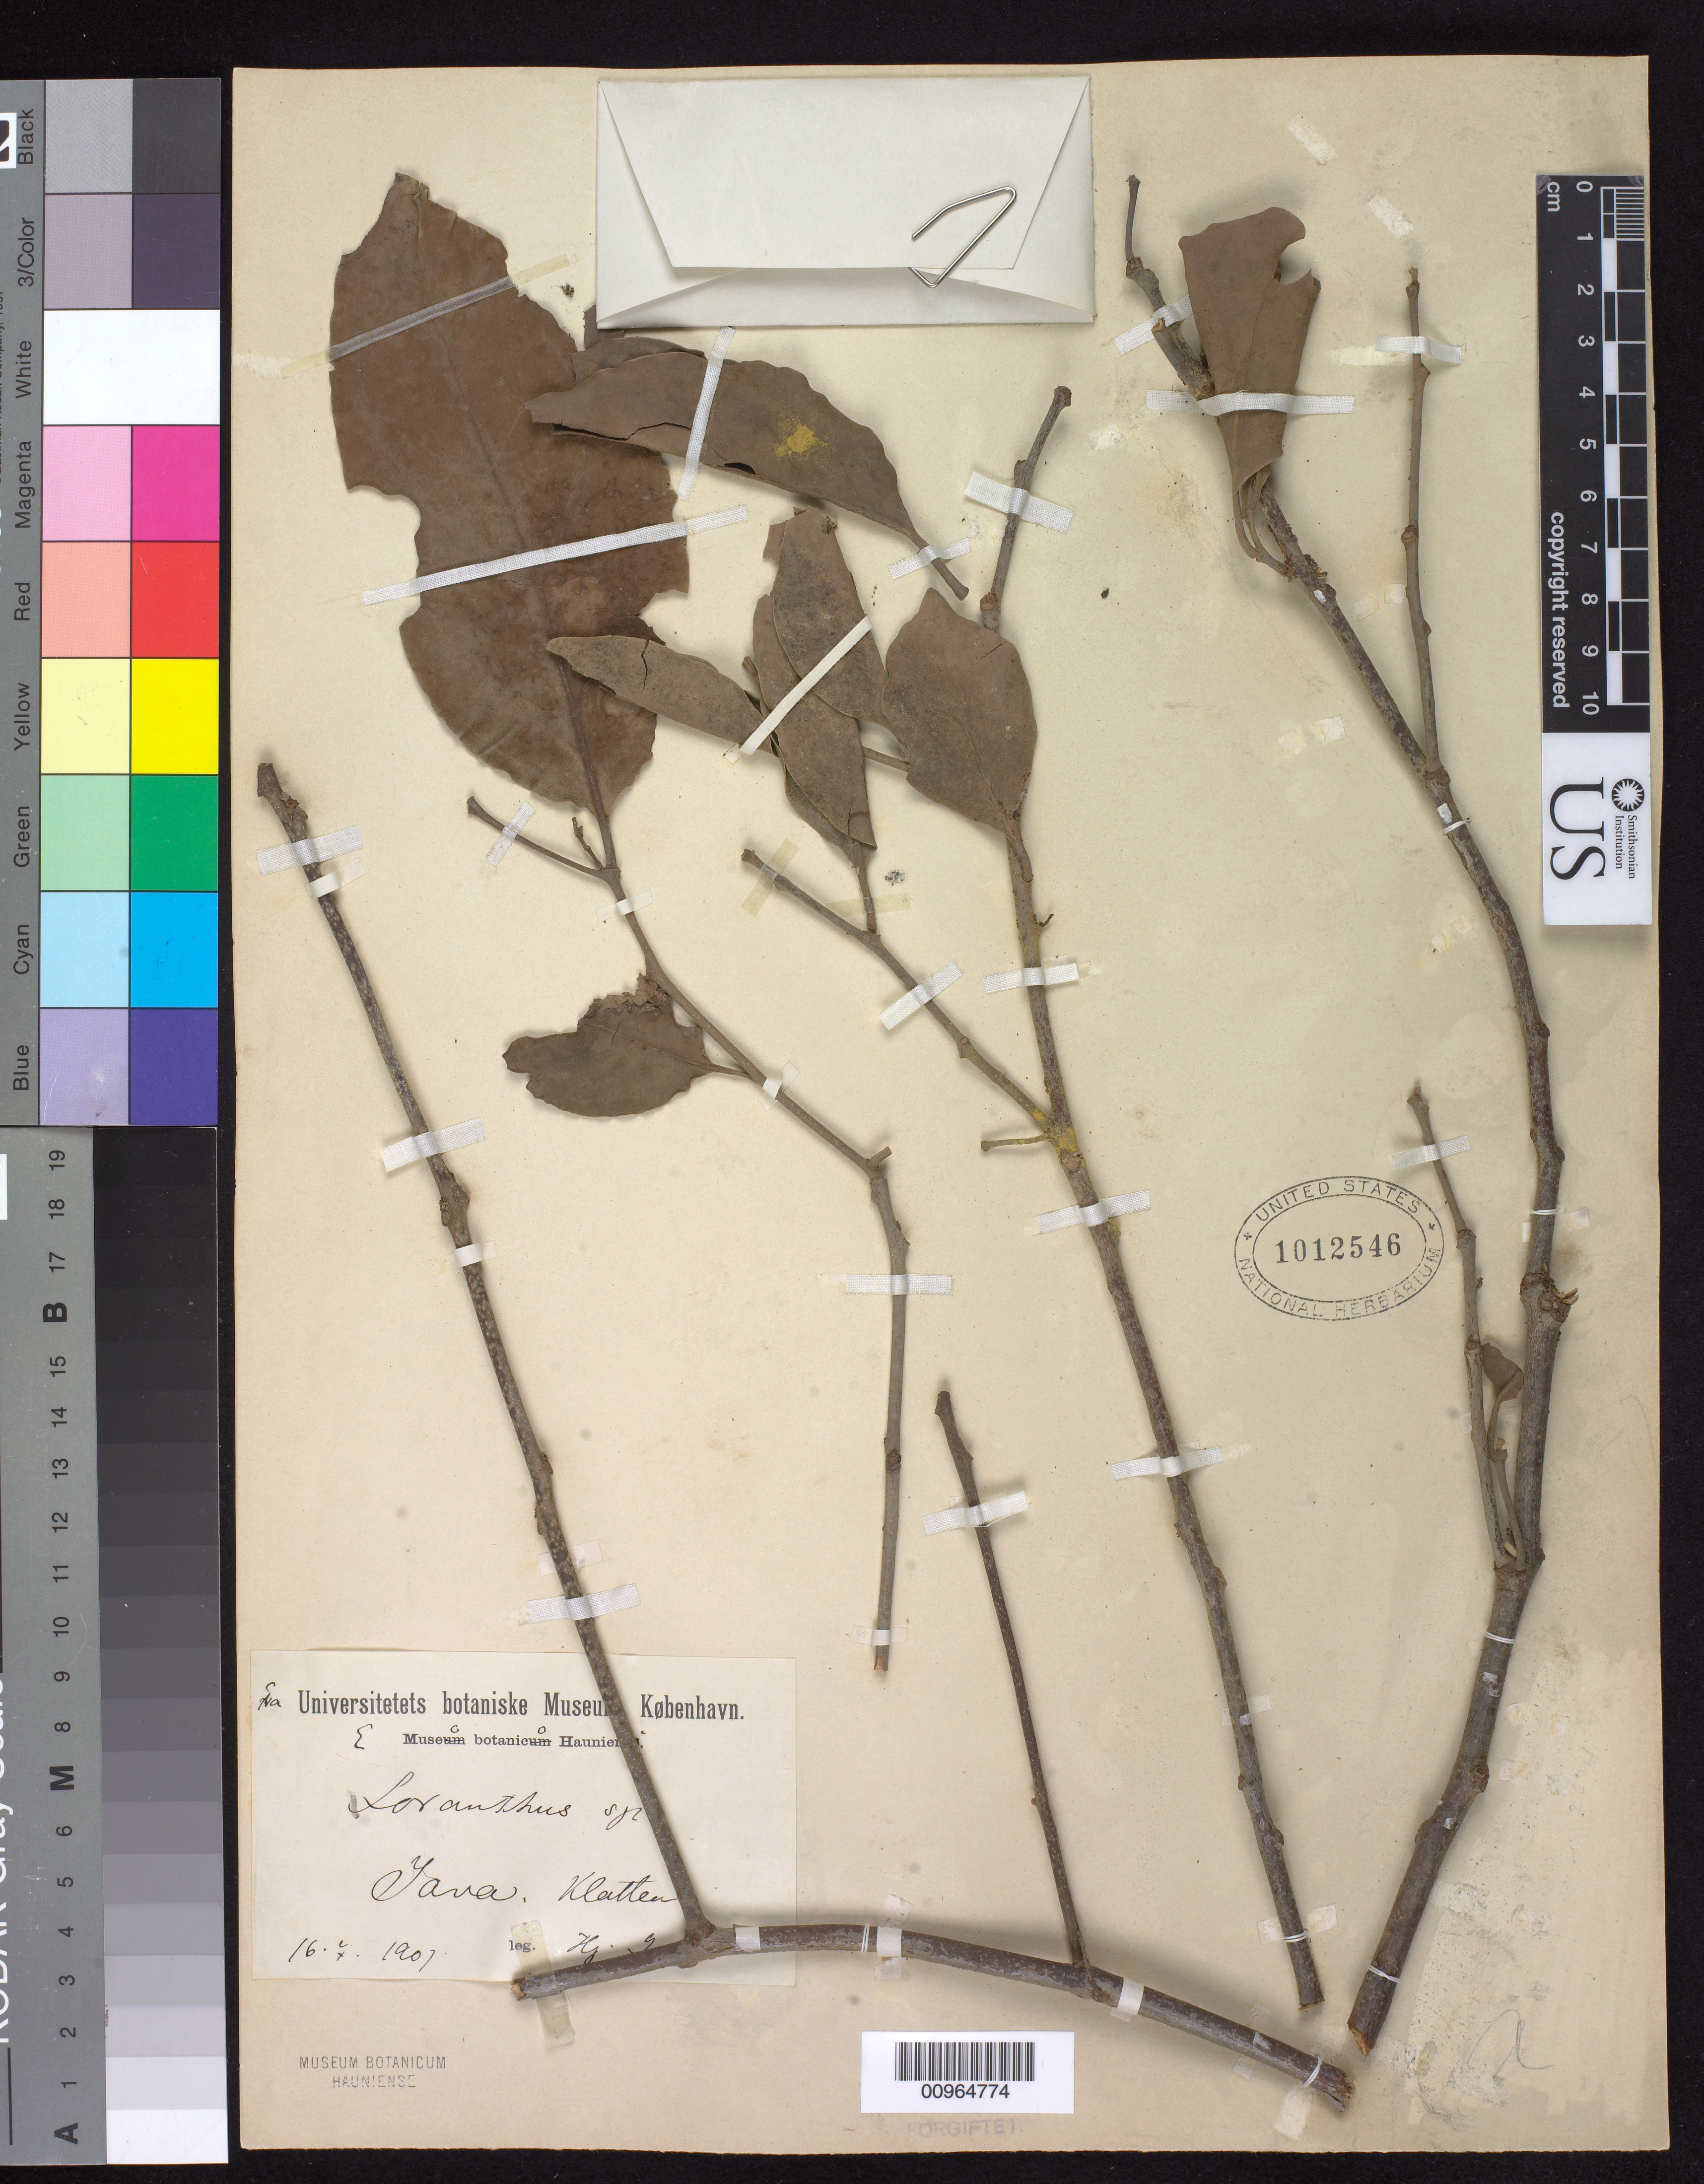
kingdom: Plantae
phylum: Tracheophyta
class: Magnoliopsida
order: Santalales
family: Loranthaceae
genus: Loranthus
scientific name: Loranthus sp.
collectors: G. Jensen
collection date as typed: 16 Oct 1901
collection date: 1901-10-16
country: Indonesia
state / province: Java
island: Java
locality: Klatten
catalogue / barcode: US 1012546